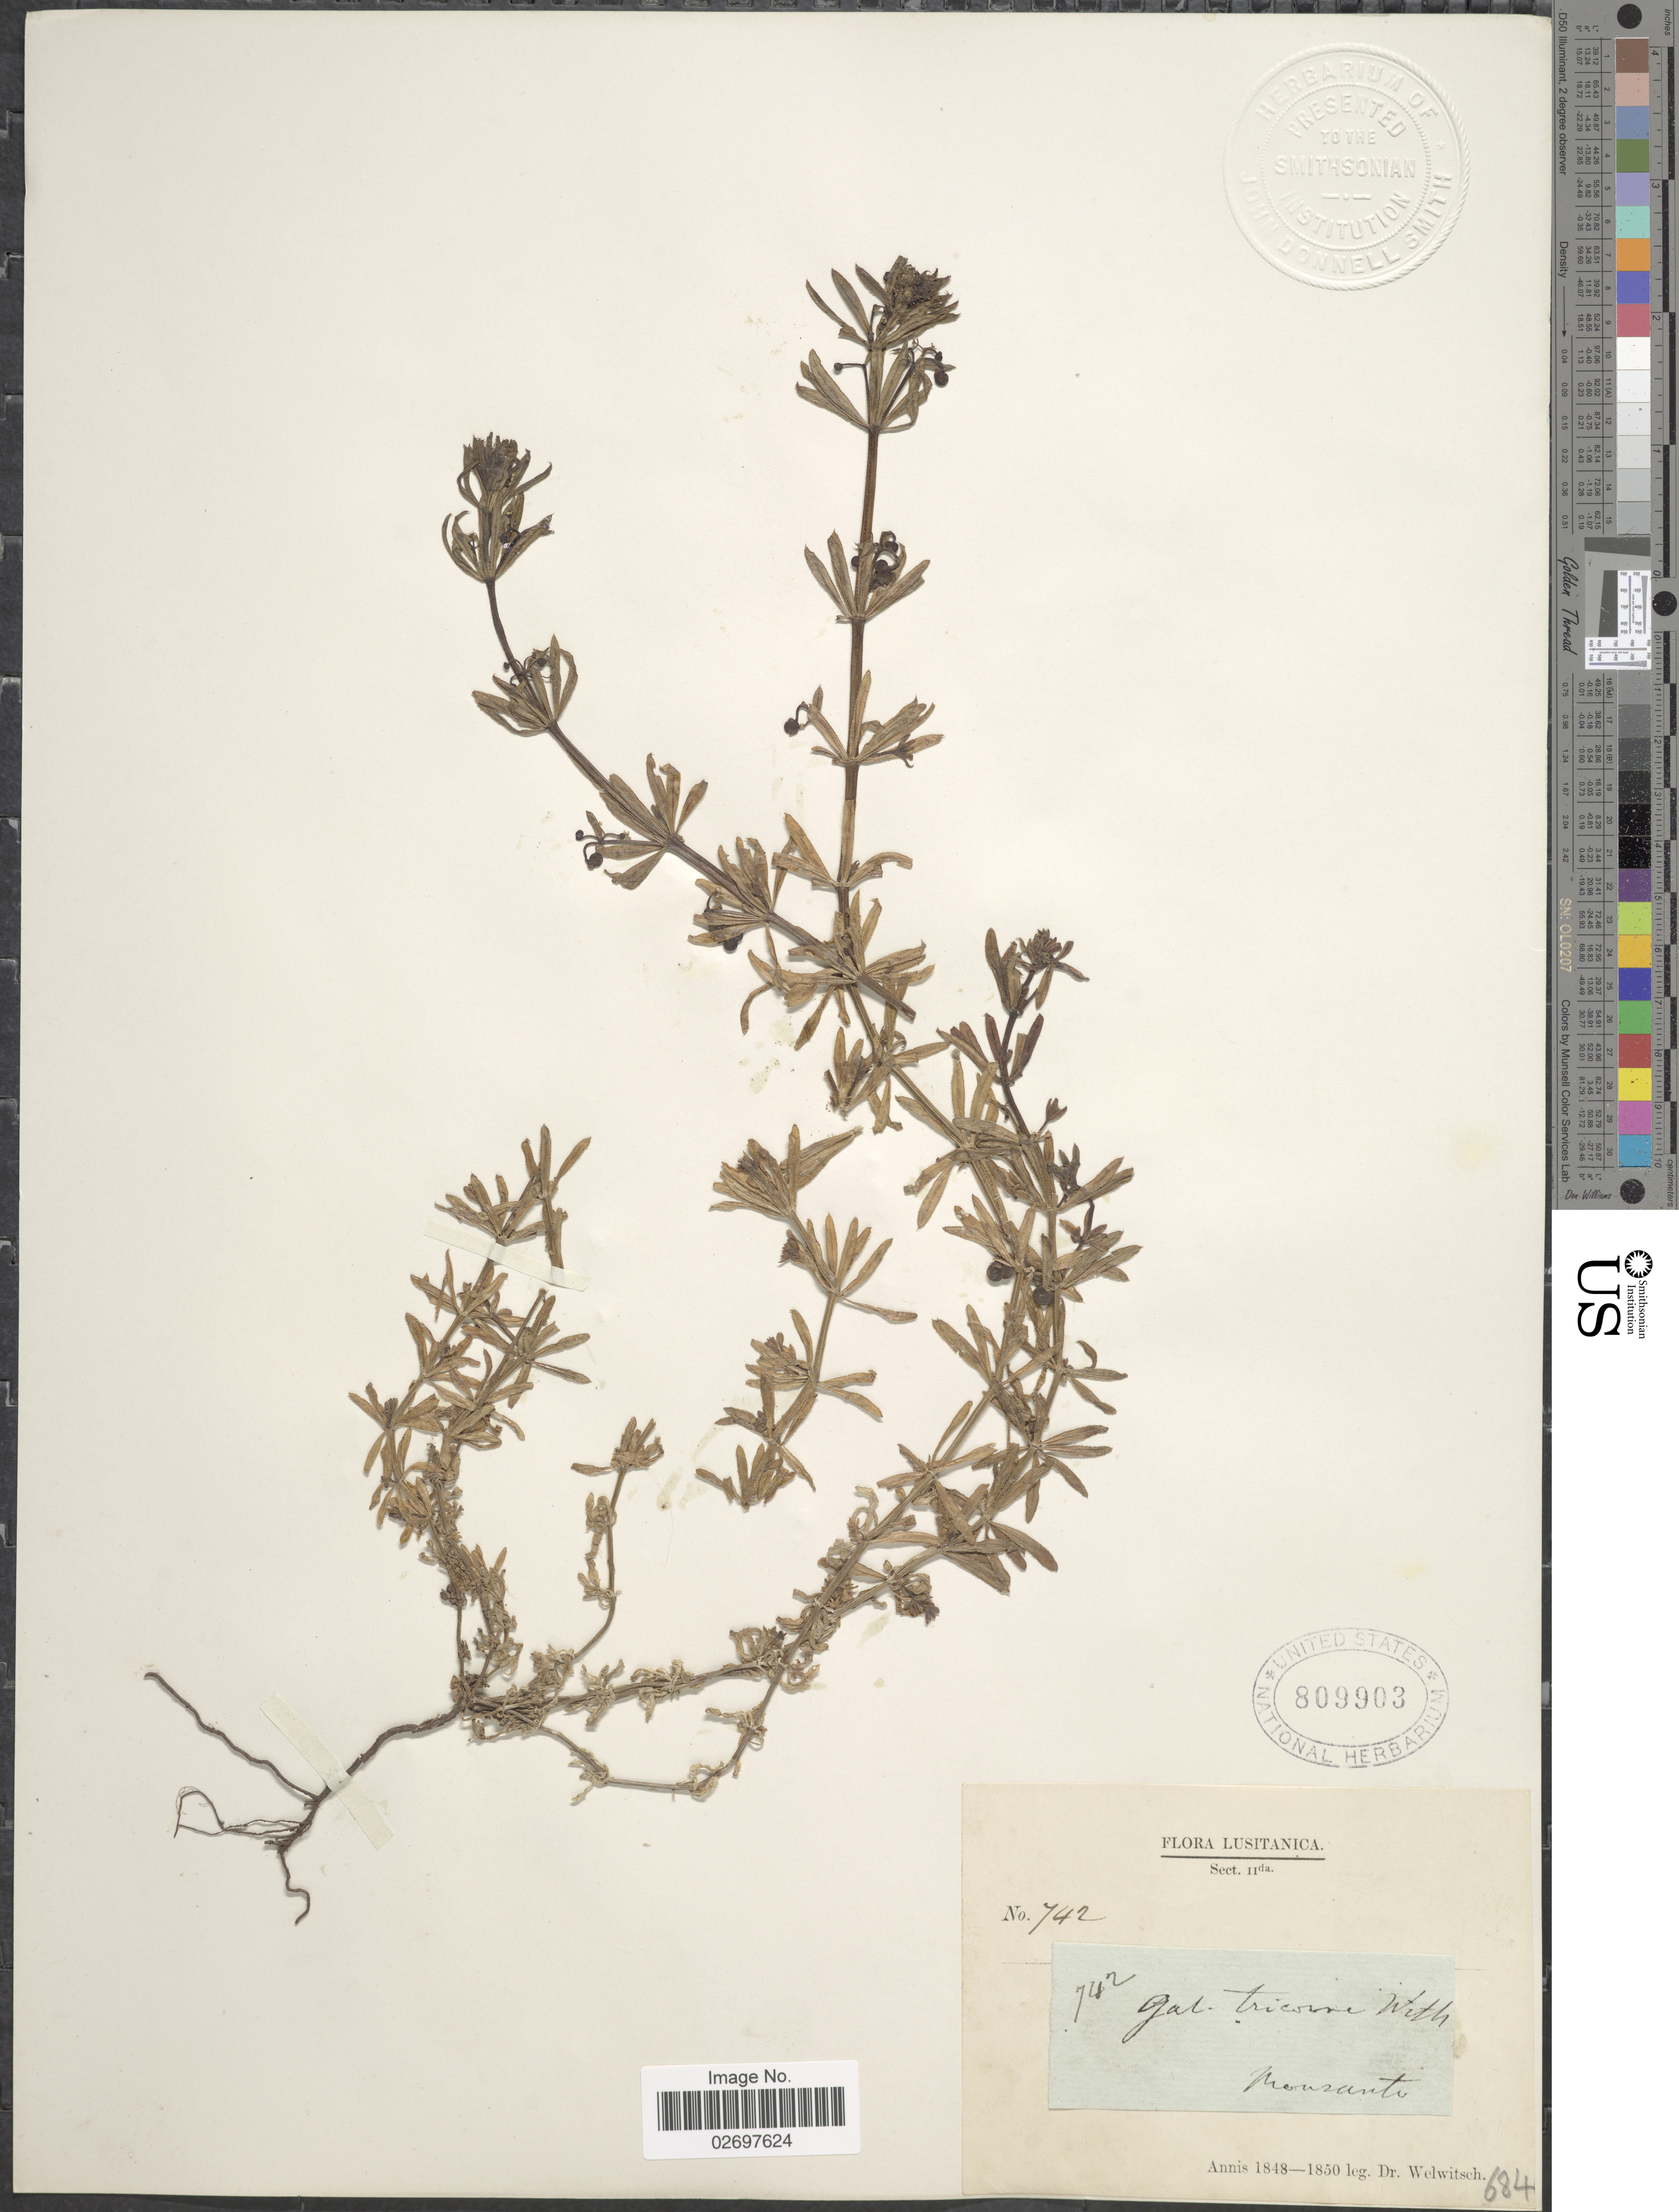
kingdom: Plantae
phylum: Tracheophyta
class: Magnoliopsida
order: Gentianales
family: Rubiaceae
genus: Galium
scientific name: Galium tricorne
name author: Stokes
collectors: -. Welwitsch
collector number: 742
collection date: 1848/1850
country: Portugal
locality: Lusitanicae Sect. IIda. Monsanti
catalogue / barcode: US 809903